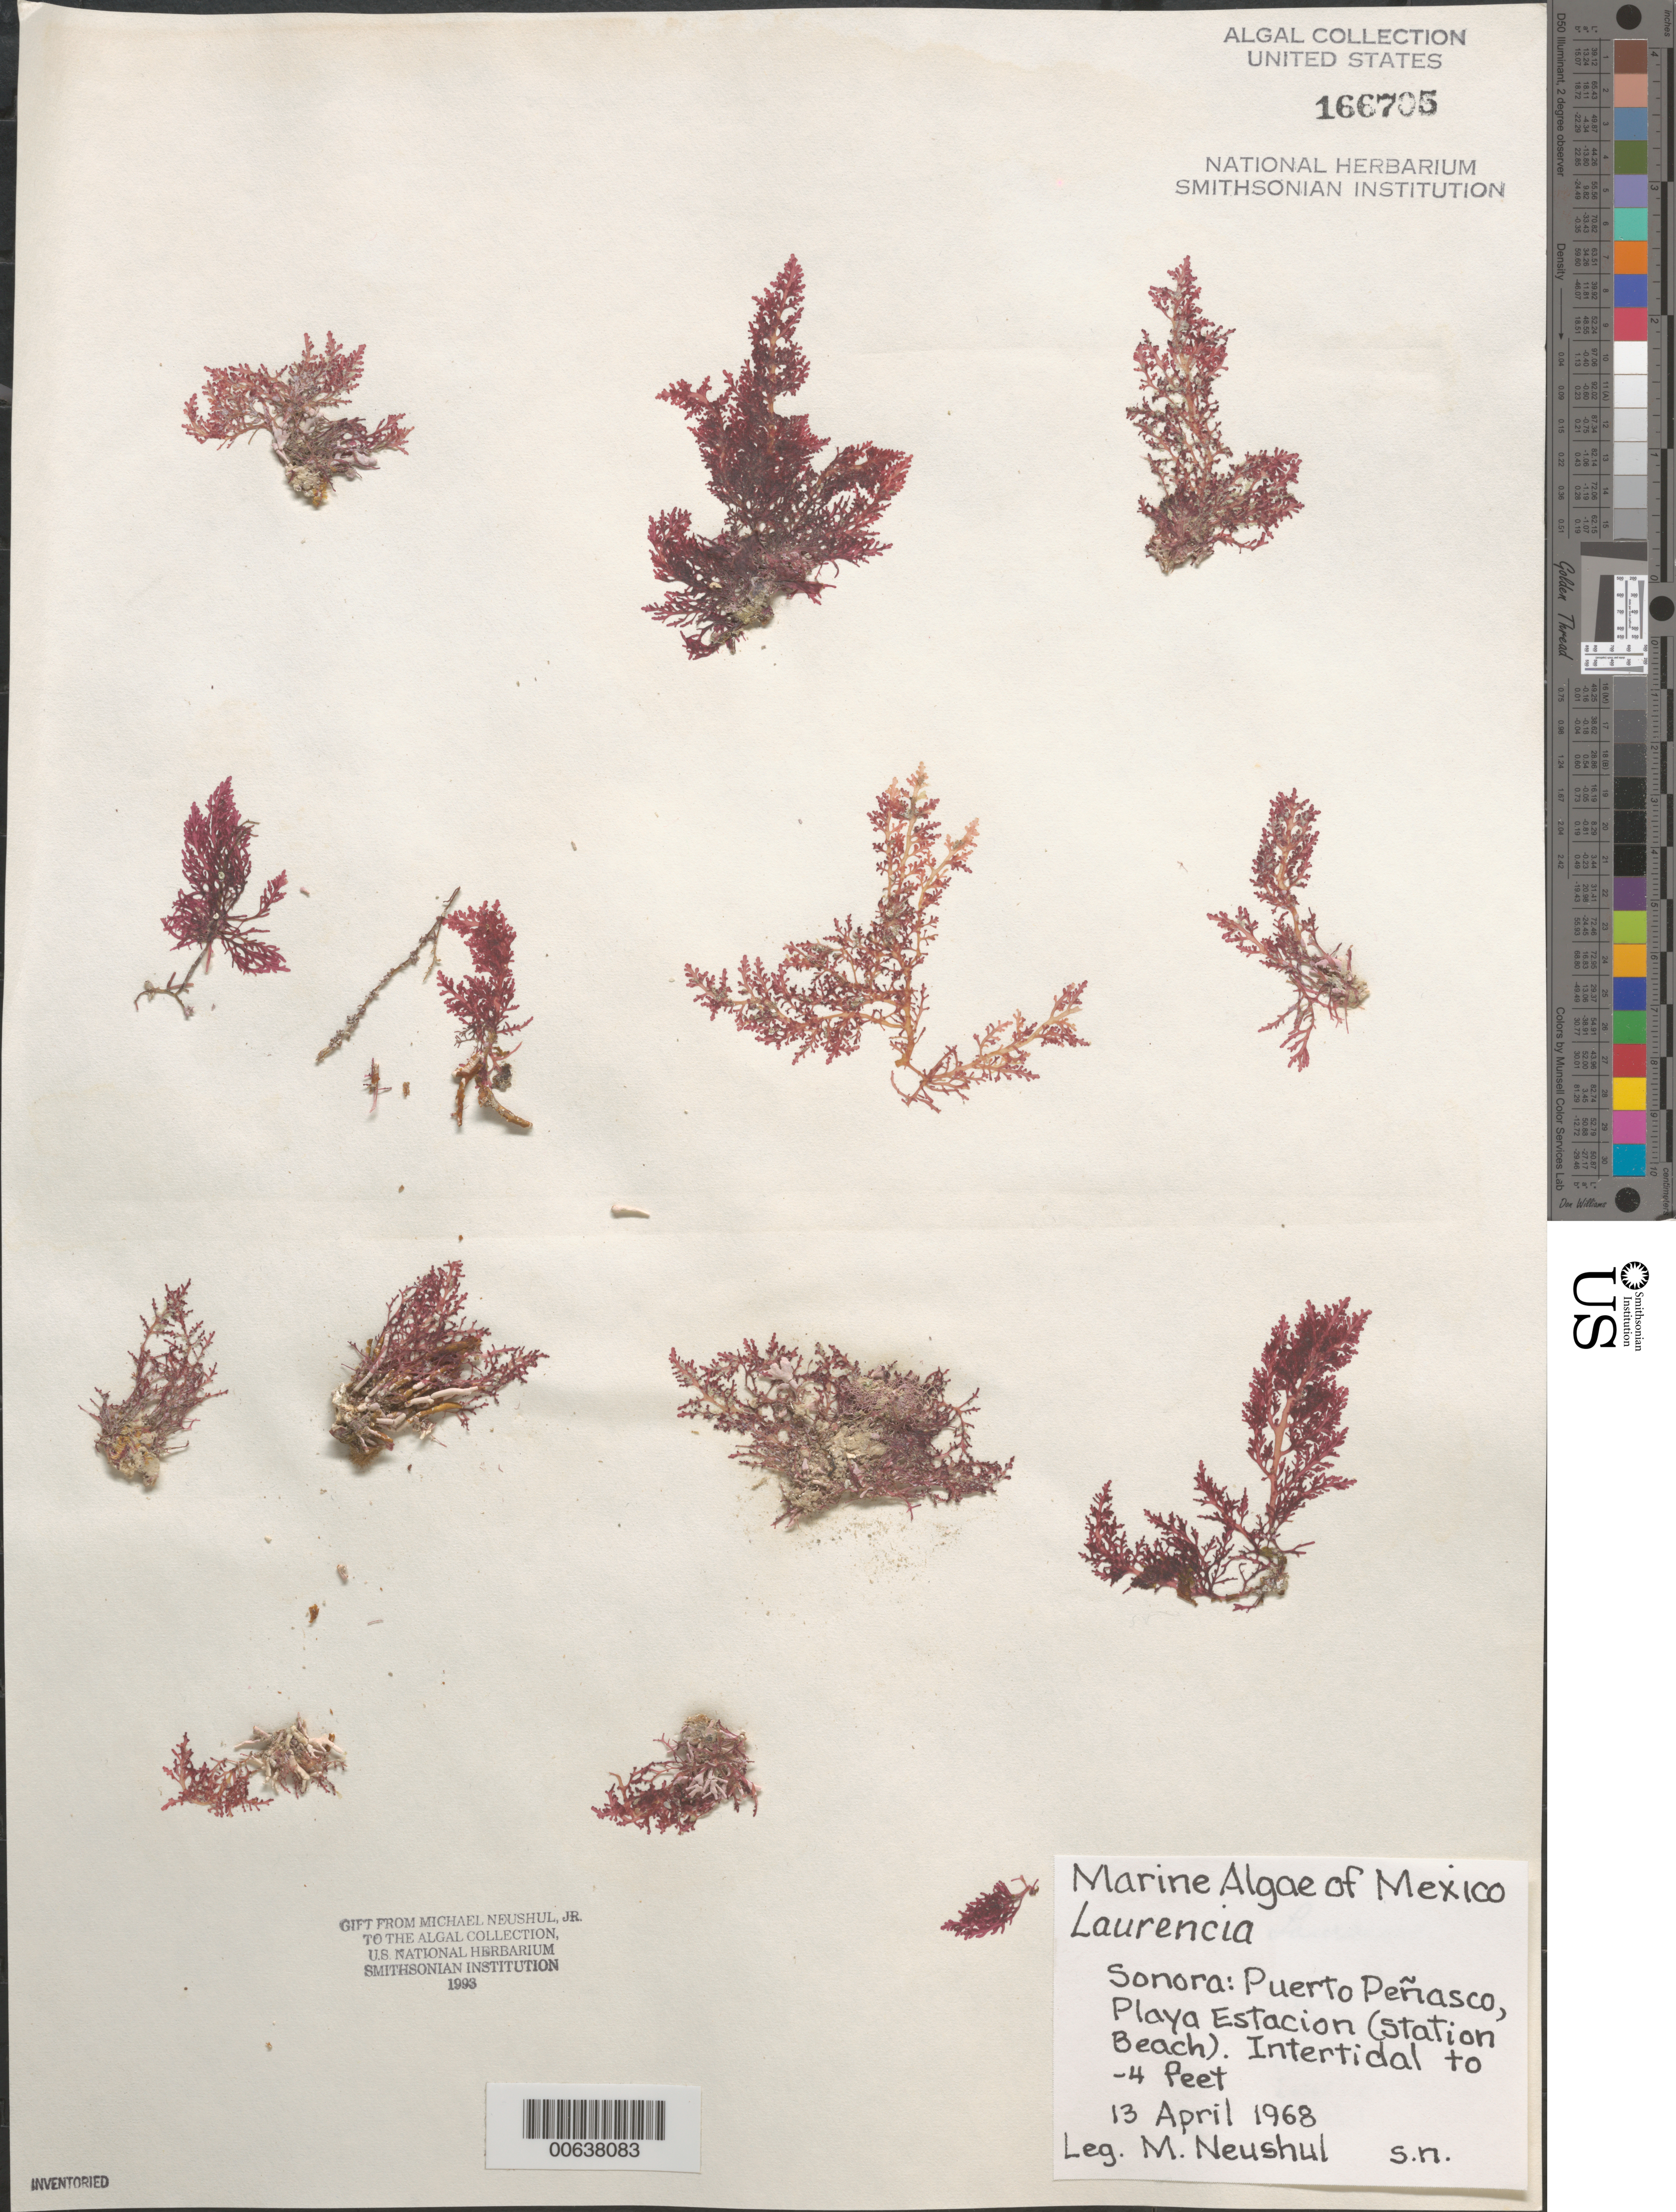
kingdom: Plantae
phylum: Rhodophyta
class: Florideophyceae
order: Ceramiales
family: Rhodomelaceae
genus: Laurencia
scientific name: Laurencia sp.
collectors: M. Neushul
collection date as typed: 13 Apr 1968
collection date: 1968-04-13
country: Mexico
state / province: Sonora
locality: Puerto Penasco, Playa Estacion (Station Beach)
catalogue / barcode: US 166705